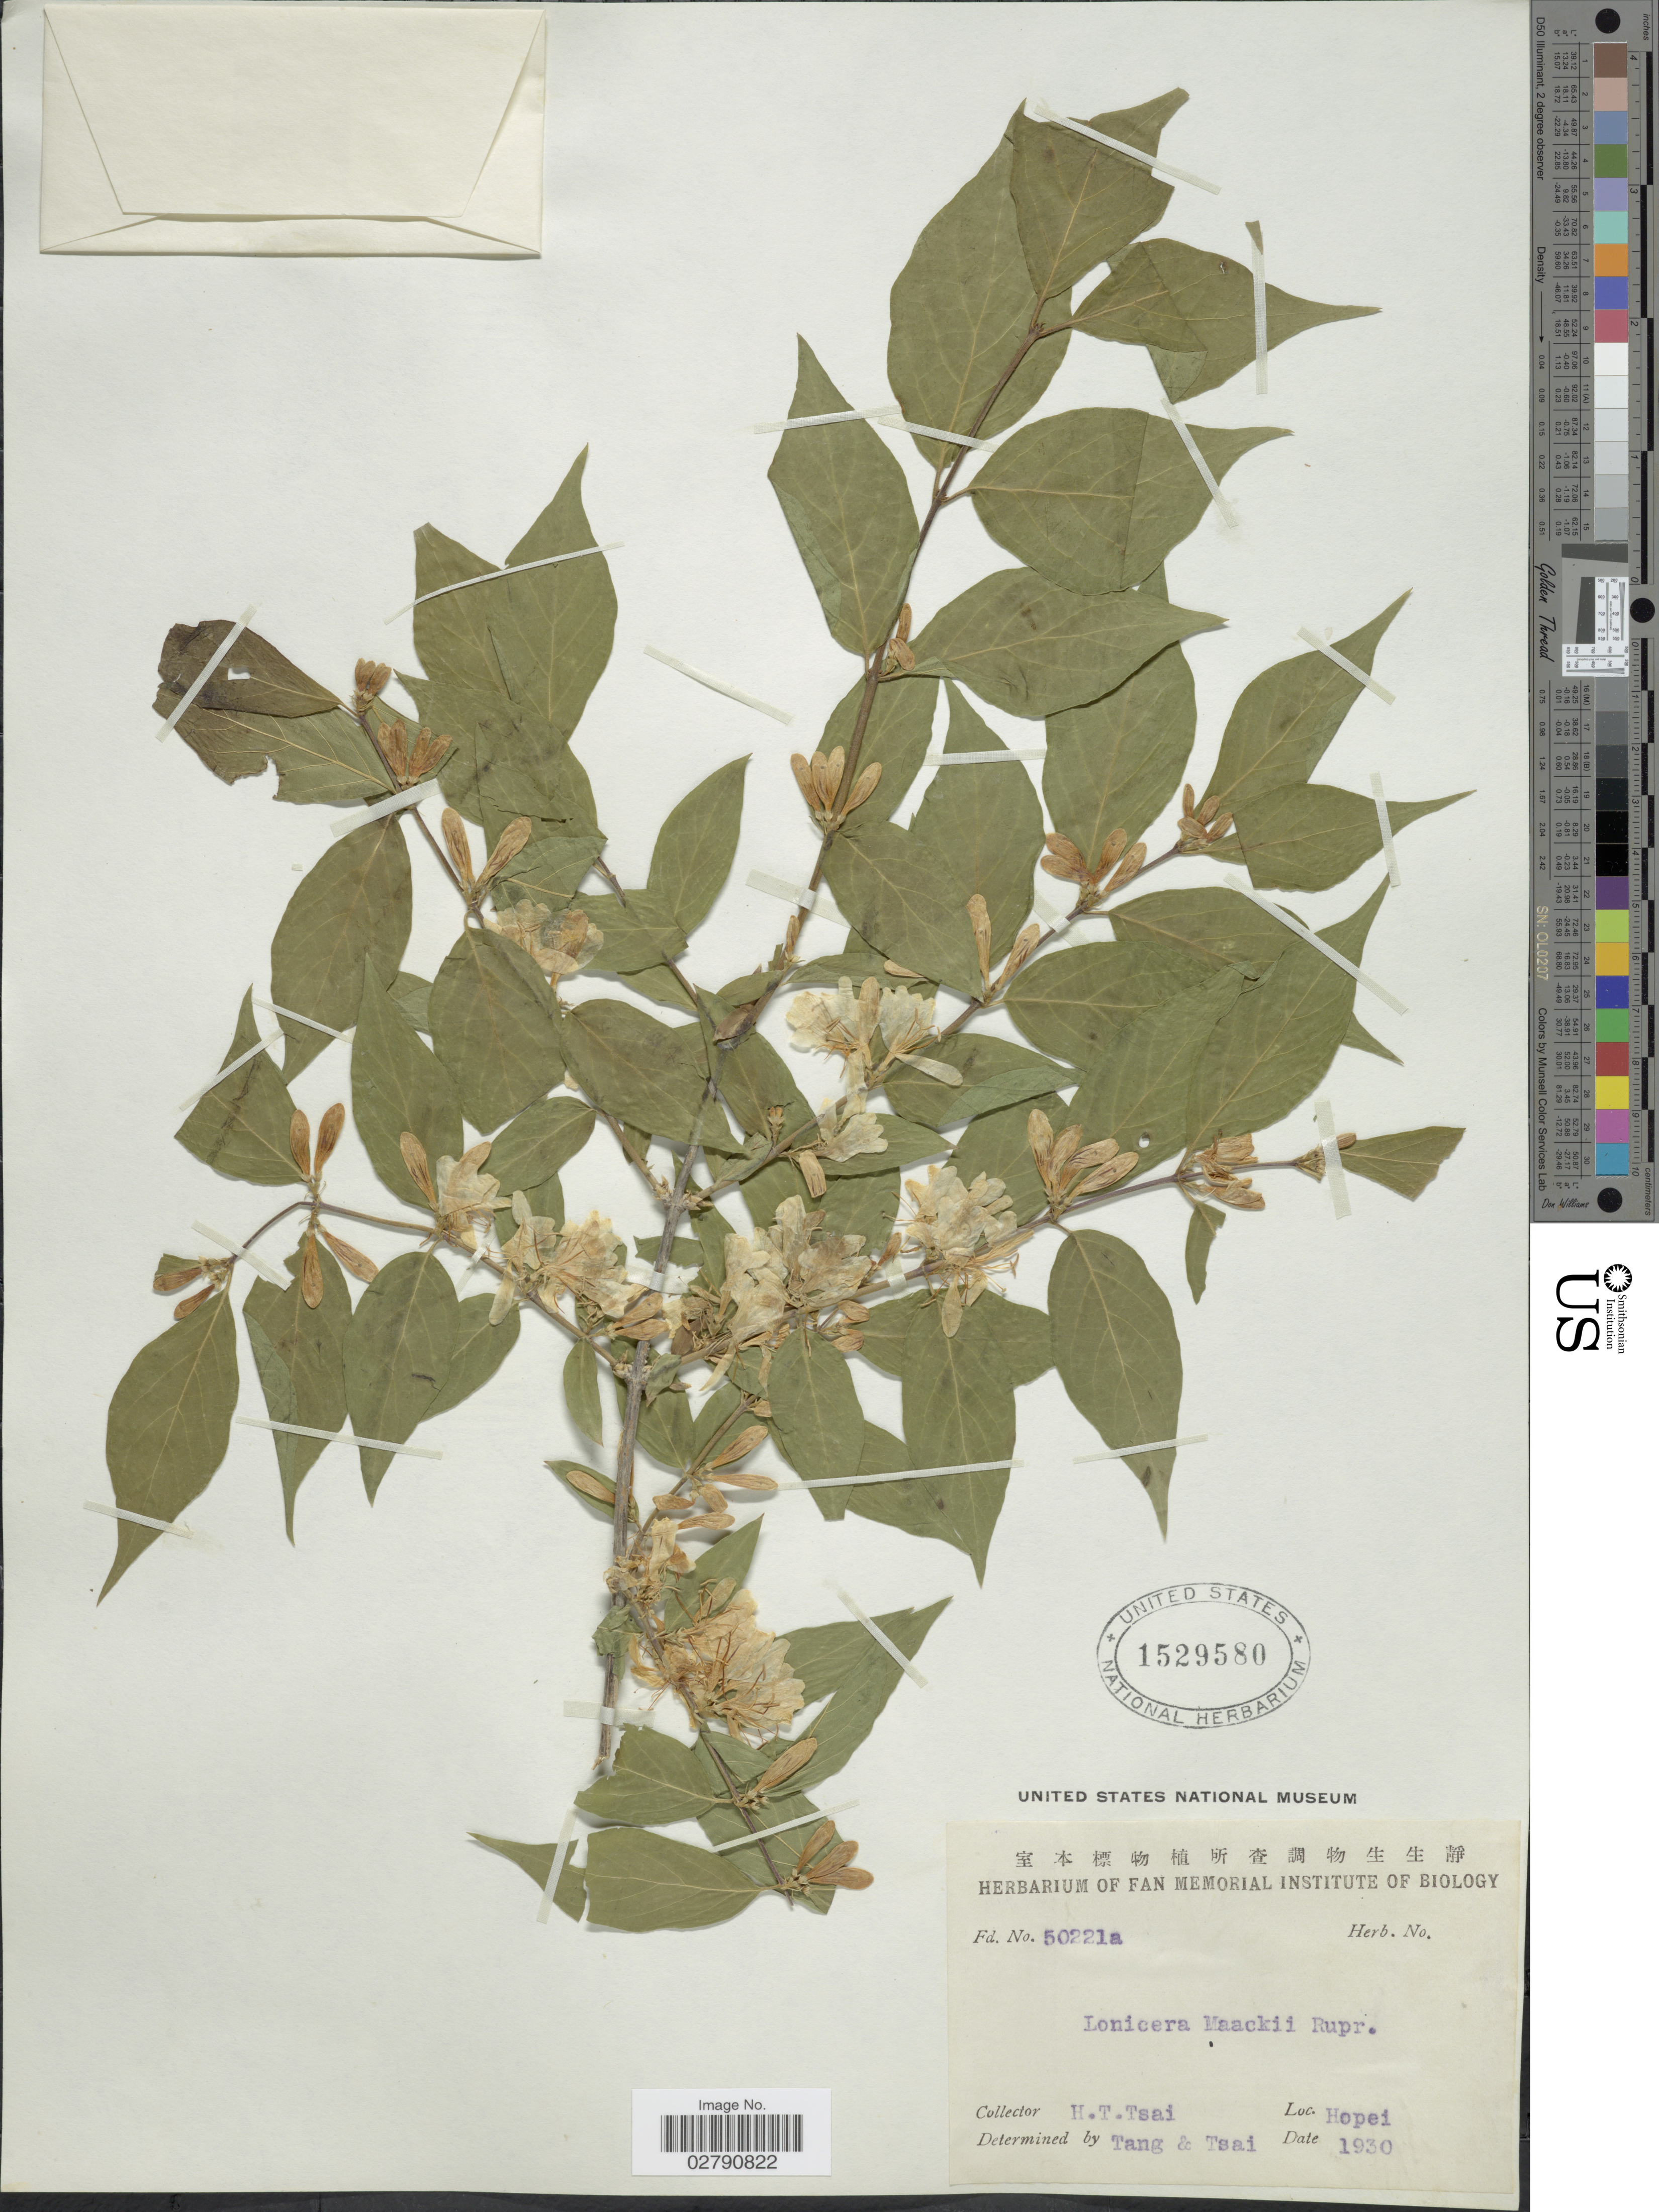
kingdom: Plantae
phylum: Tracheophyta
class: Magnoliopsida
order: Dipsacales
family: Caprifoliaceae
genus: Lonicera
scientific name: Lonicera maackii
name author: (Rupr.) Maxim.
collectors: H. Tsai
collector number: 50221a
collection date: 1930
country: China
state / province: Hebei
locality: Hopei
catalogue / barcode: US 1529580